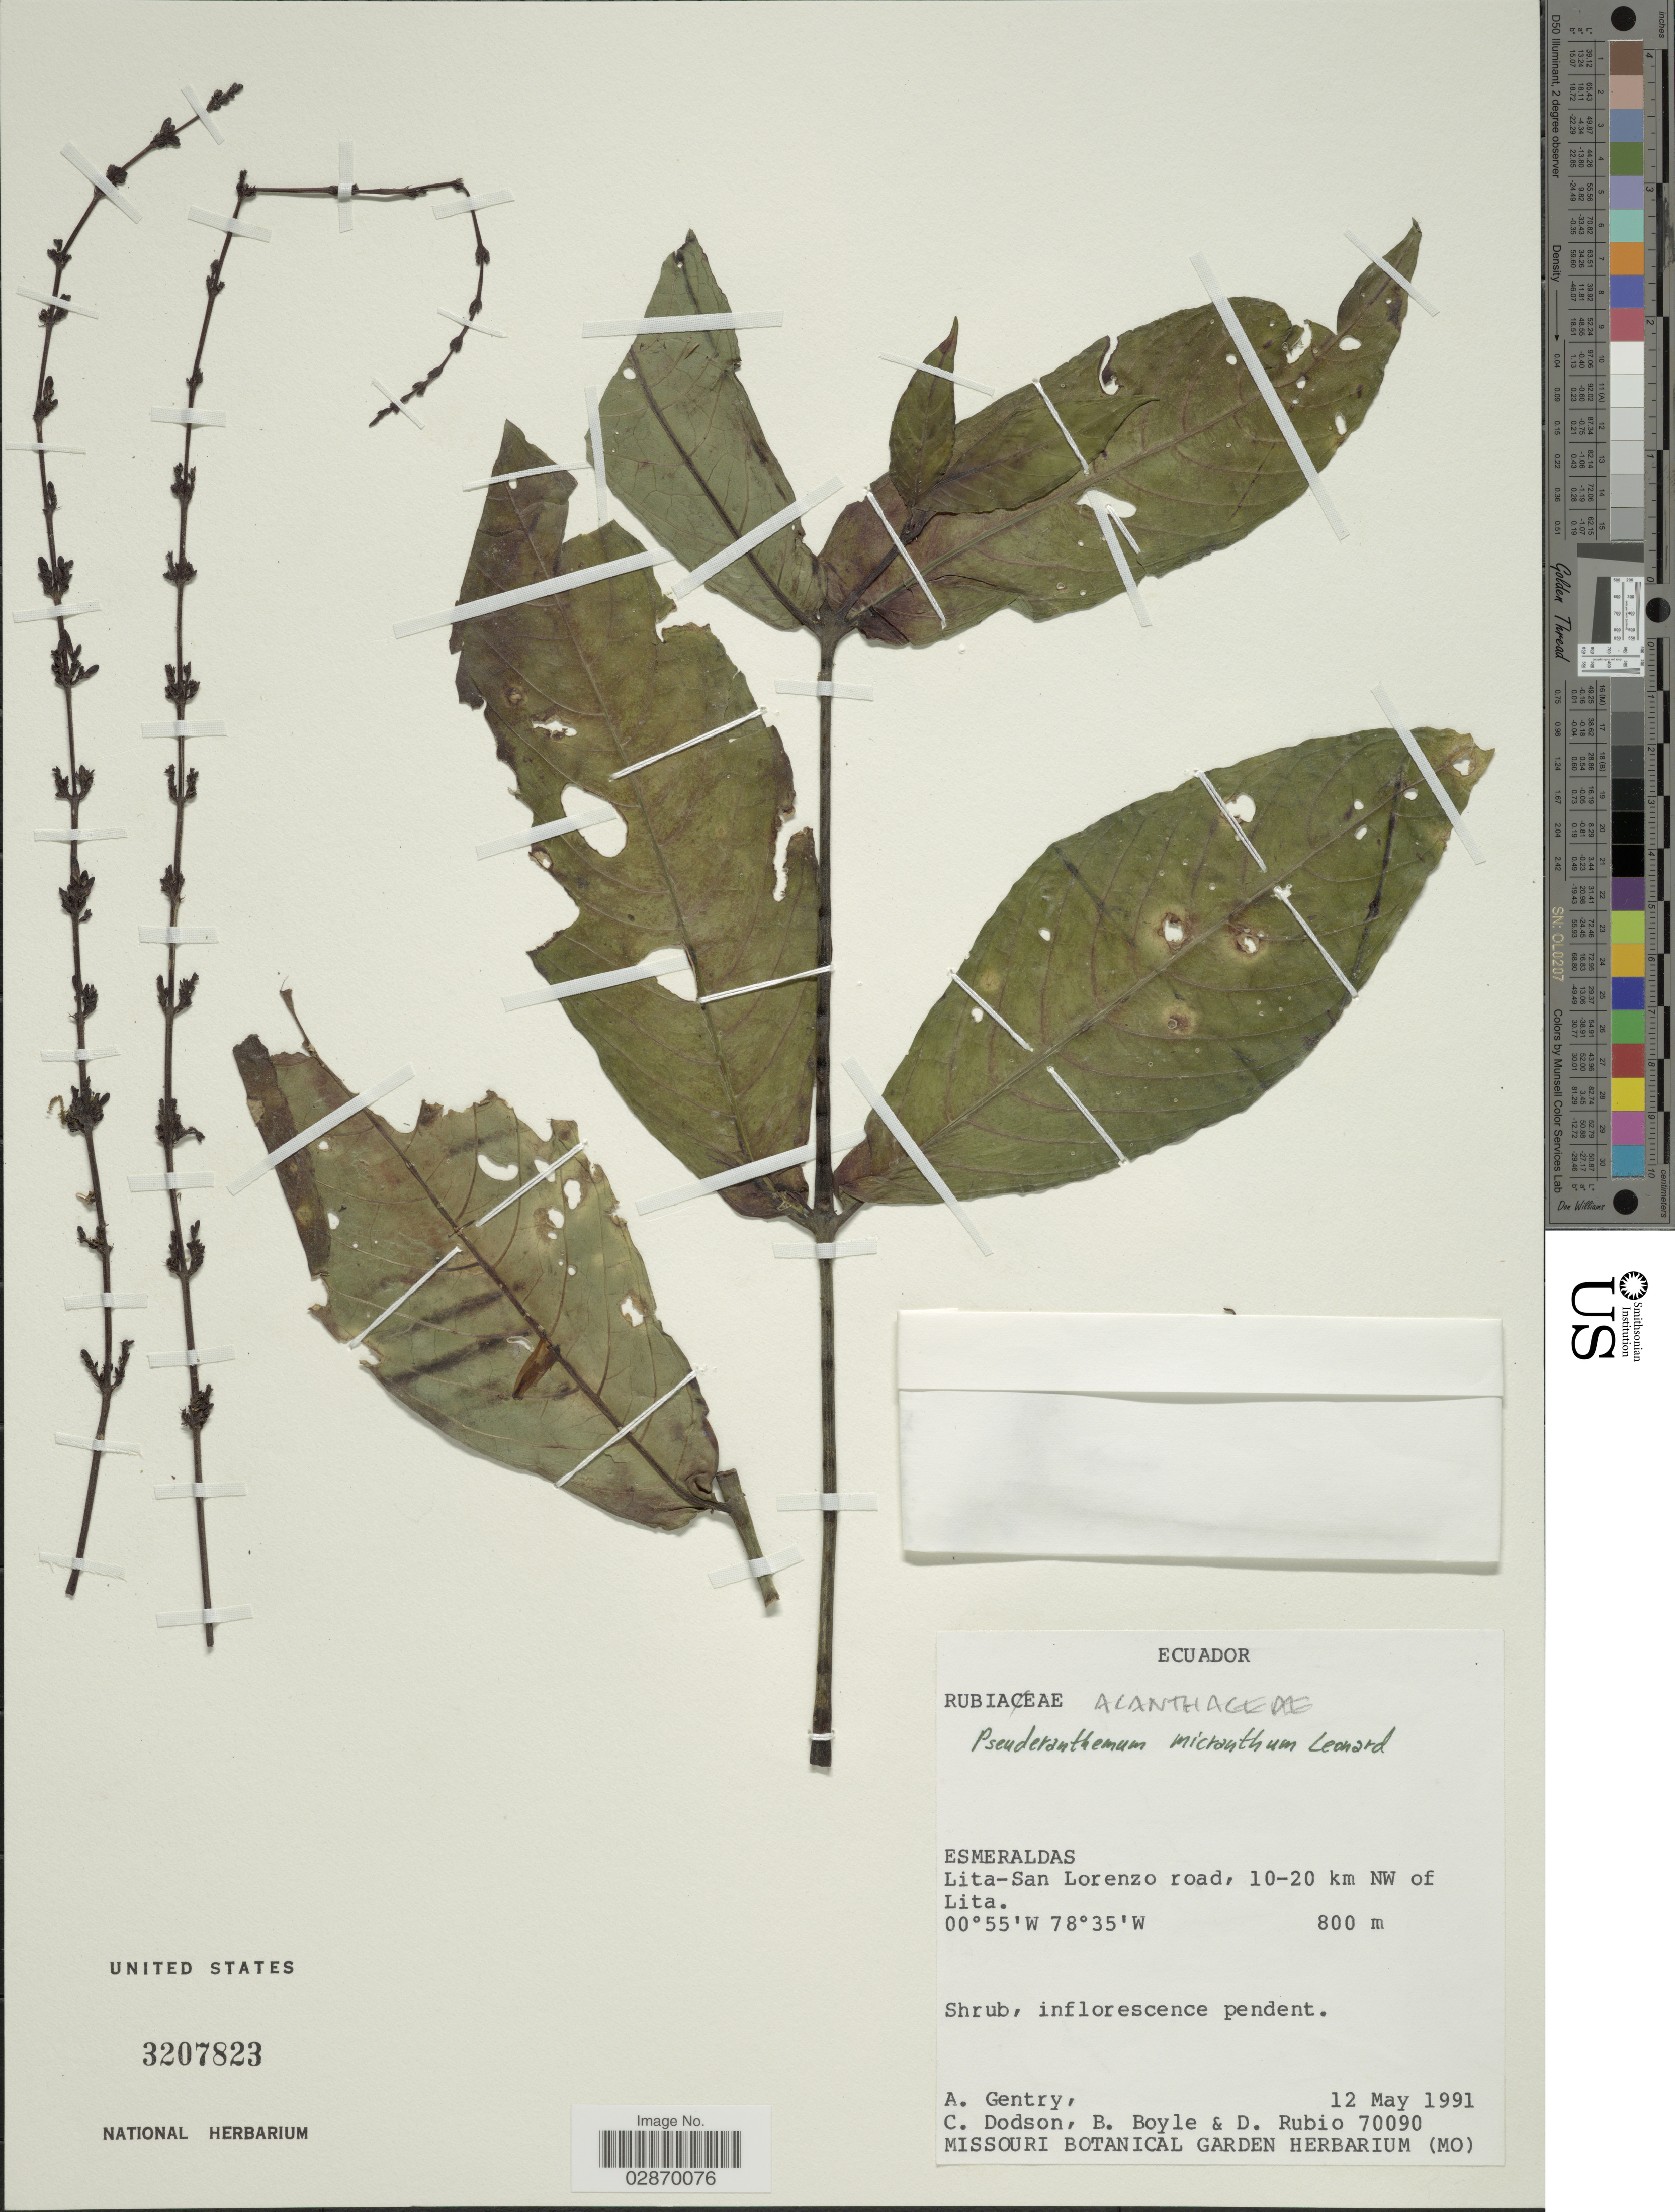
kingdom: Plantae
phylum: Tracheophyta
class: Magnoliopsida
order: Lamiales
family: Acanthaceae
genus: Pseuderanthemum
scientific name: Pseuderanthemum micranthum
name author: Leonard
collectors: A. H. Gentry, C. Dodson, B. Boyle & D. Rubio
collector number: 70090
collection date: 1991-05-12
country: Ecuador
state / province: Esmeraldas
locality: Lita-San Lorenzo road, 10-20 km NW of Lita.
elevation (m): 800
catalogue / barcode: US 3207823